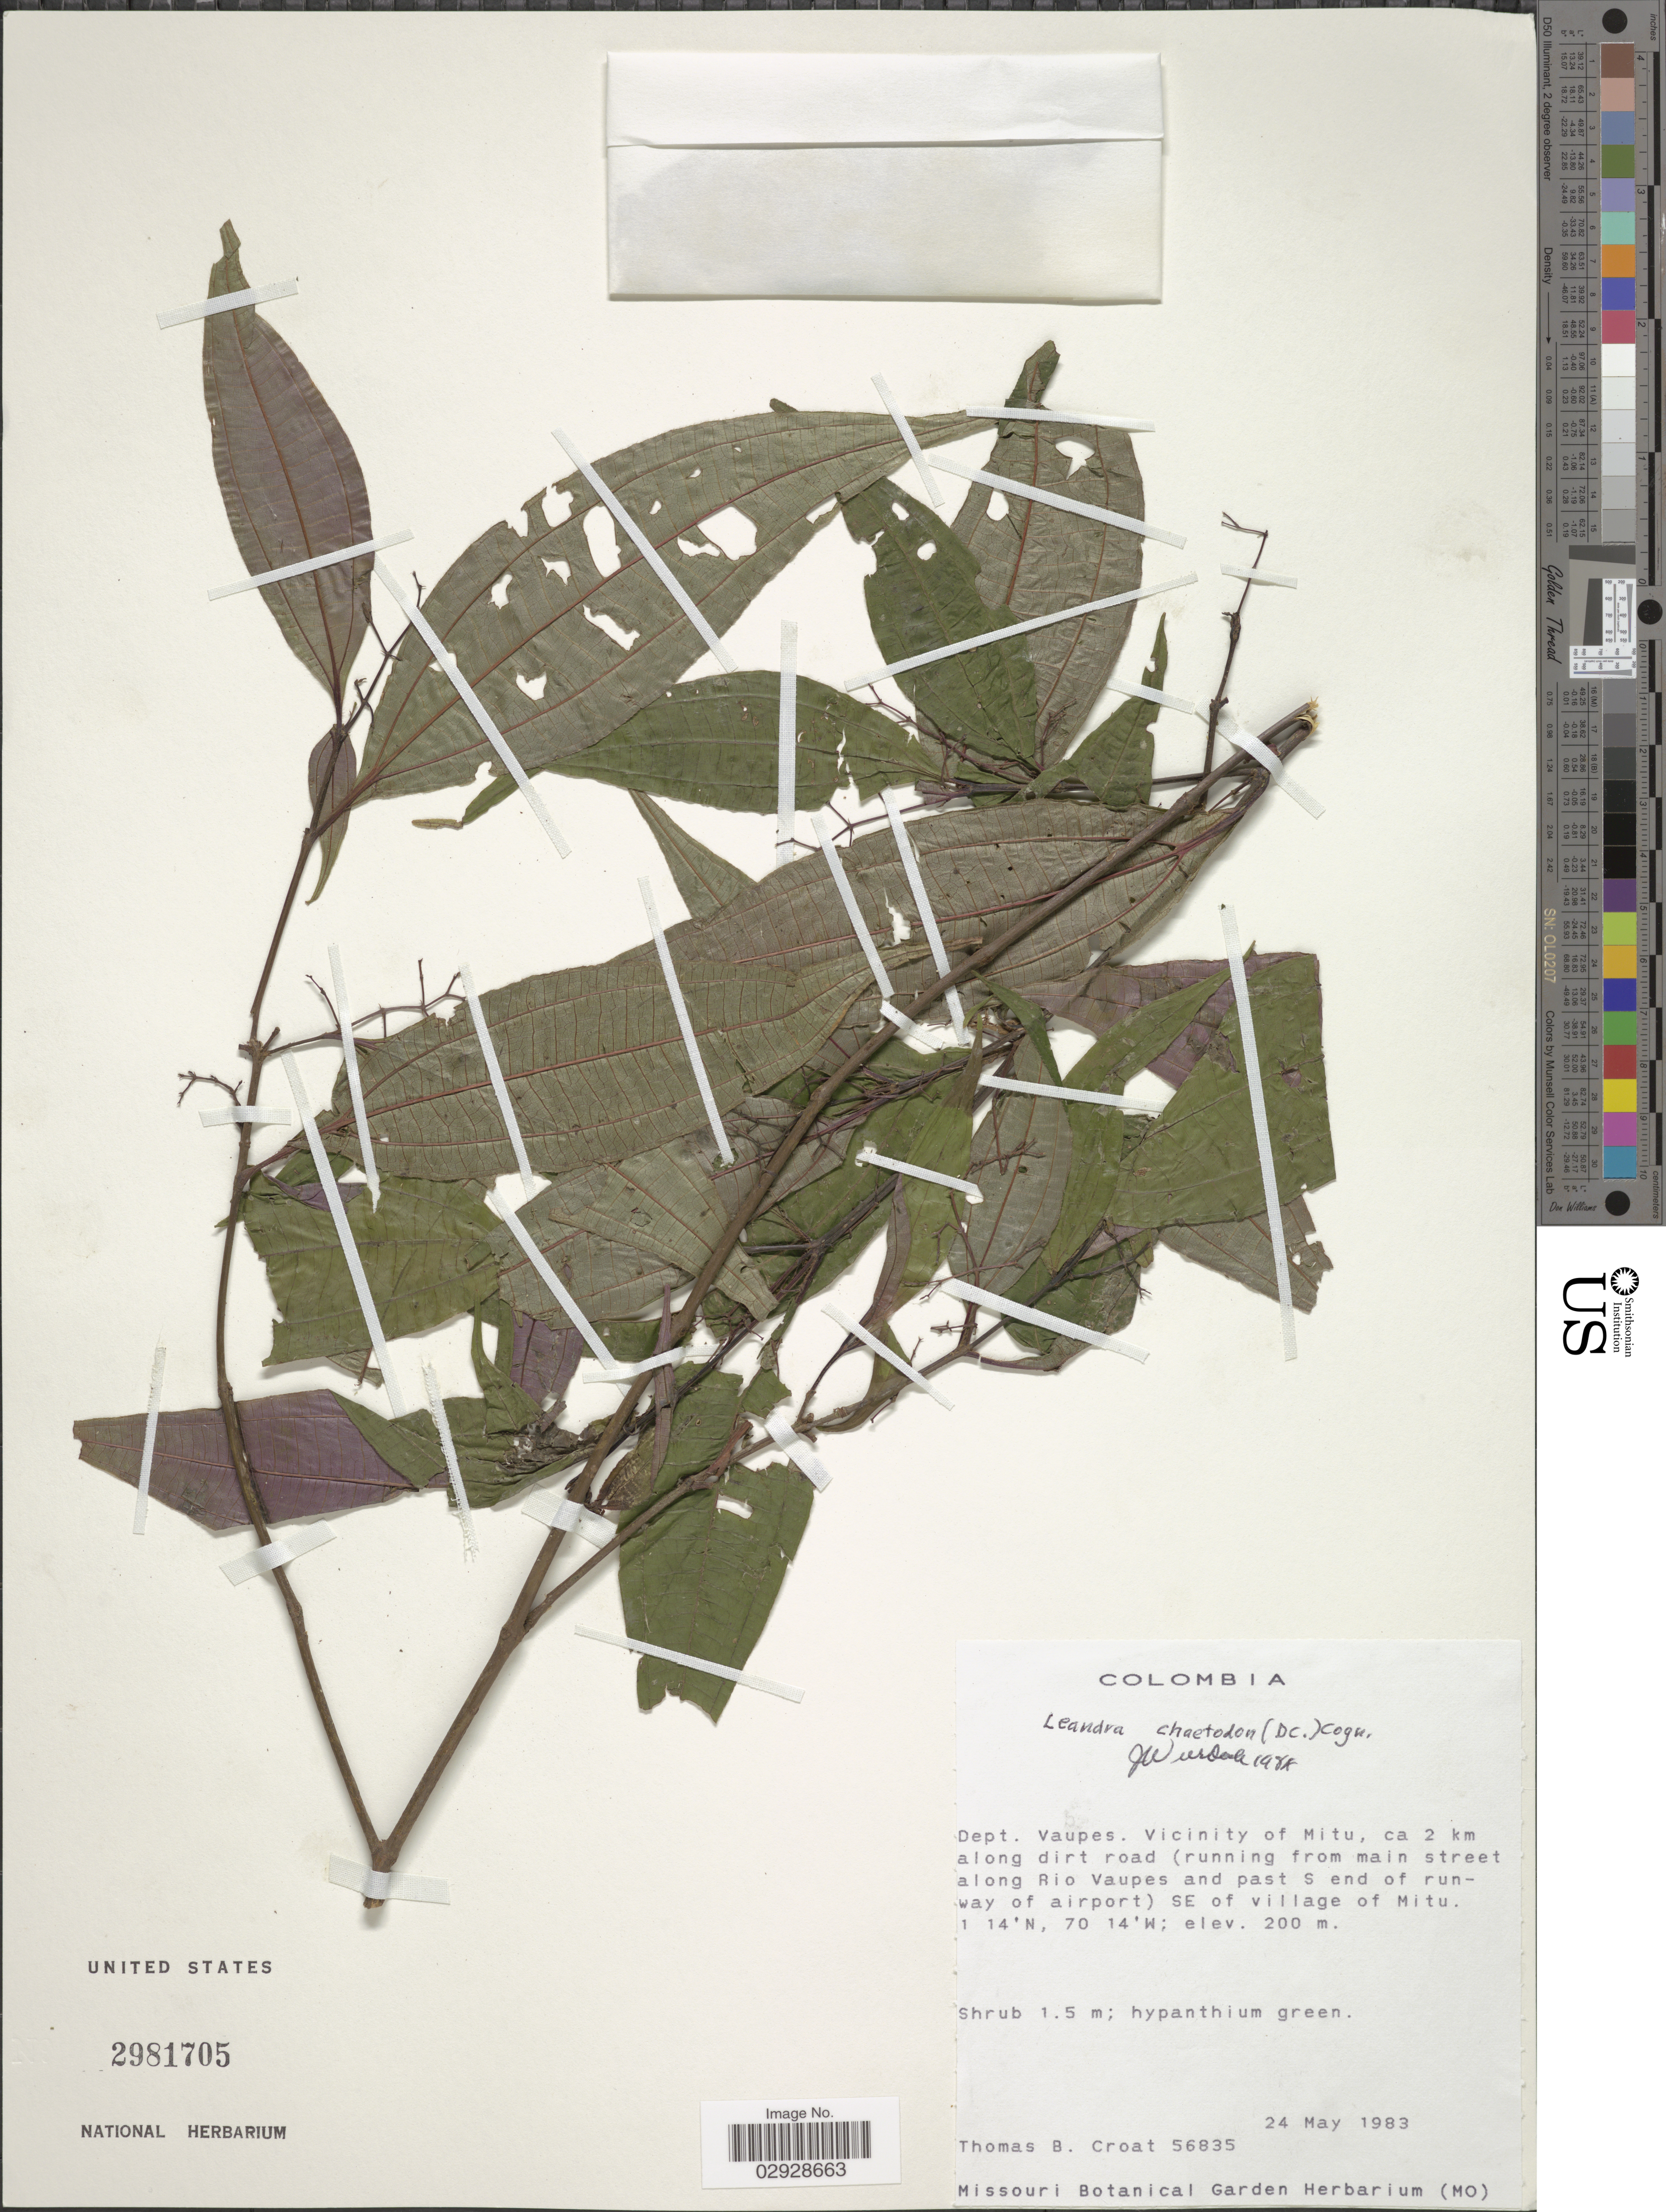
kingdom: Plantae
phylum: Tracheophyta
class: Magnoliopsida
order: Myrtales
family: Melastomataceae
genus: Leandra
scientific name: Leandra chaetodon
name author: (DC.) Cogn.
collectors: T. B. Croat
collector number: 56835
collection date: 1983-05-24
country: Colombia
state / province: Vaupés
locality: Dept. Vaupes. Vicinity of Mitu, ca 2 km along dirt road (running from main street along Rio Vaupes and past S end of runway of airport) SE of village of Mitu.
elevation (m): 200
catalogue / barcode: US 2981705